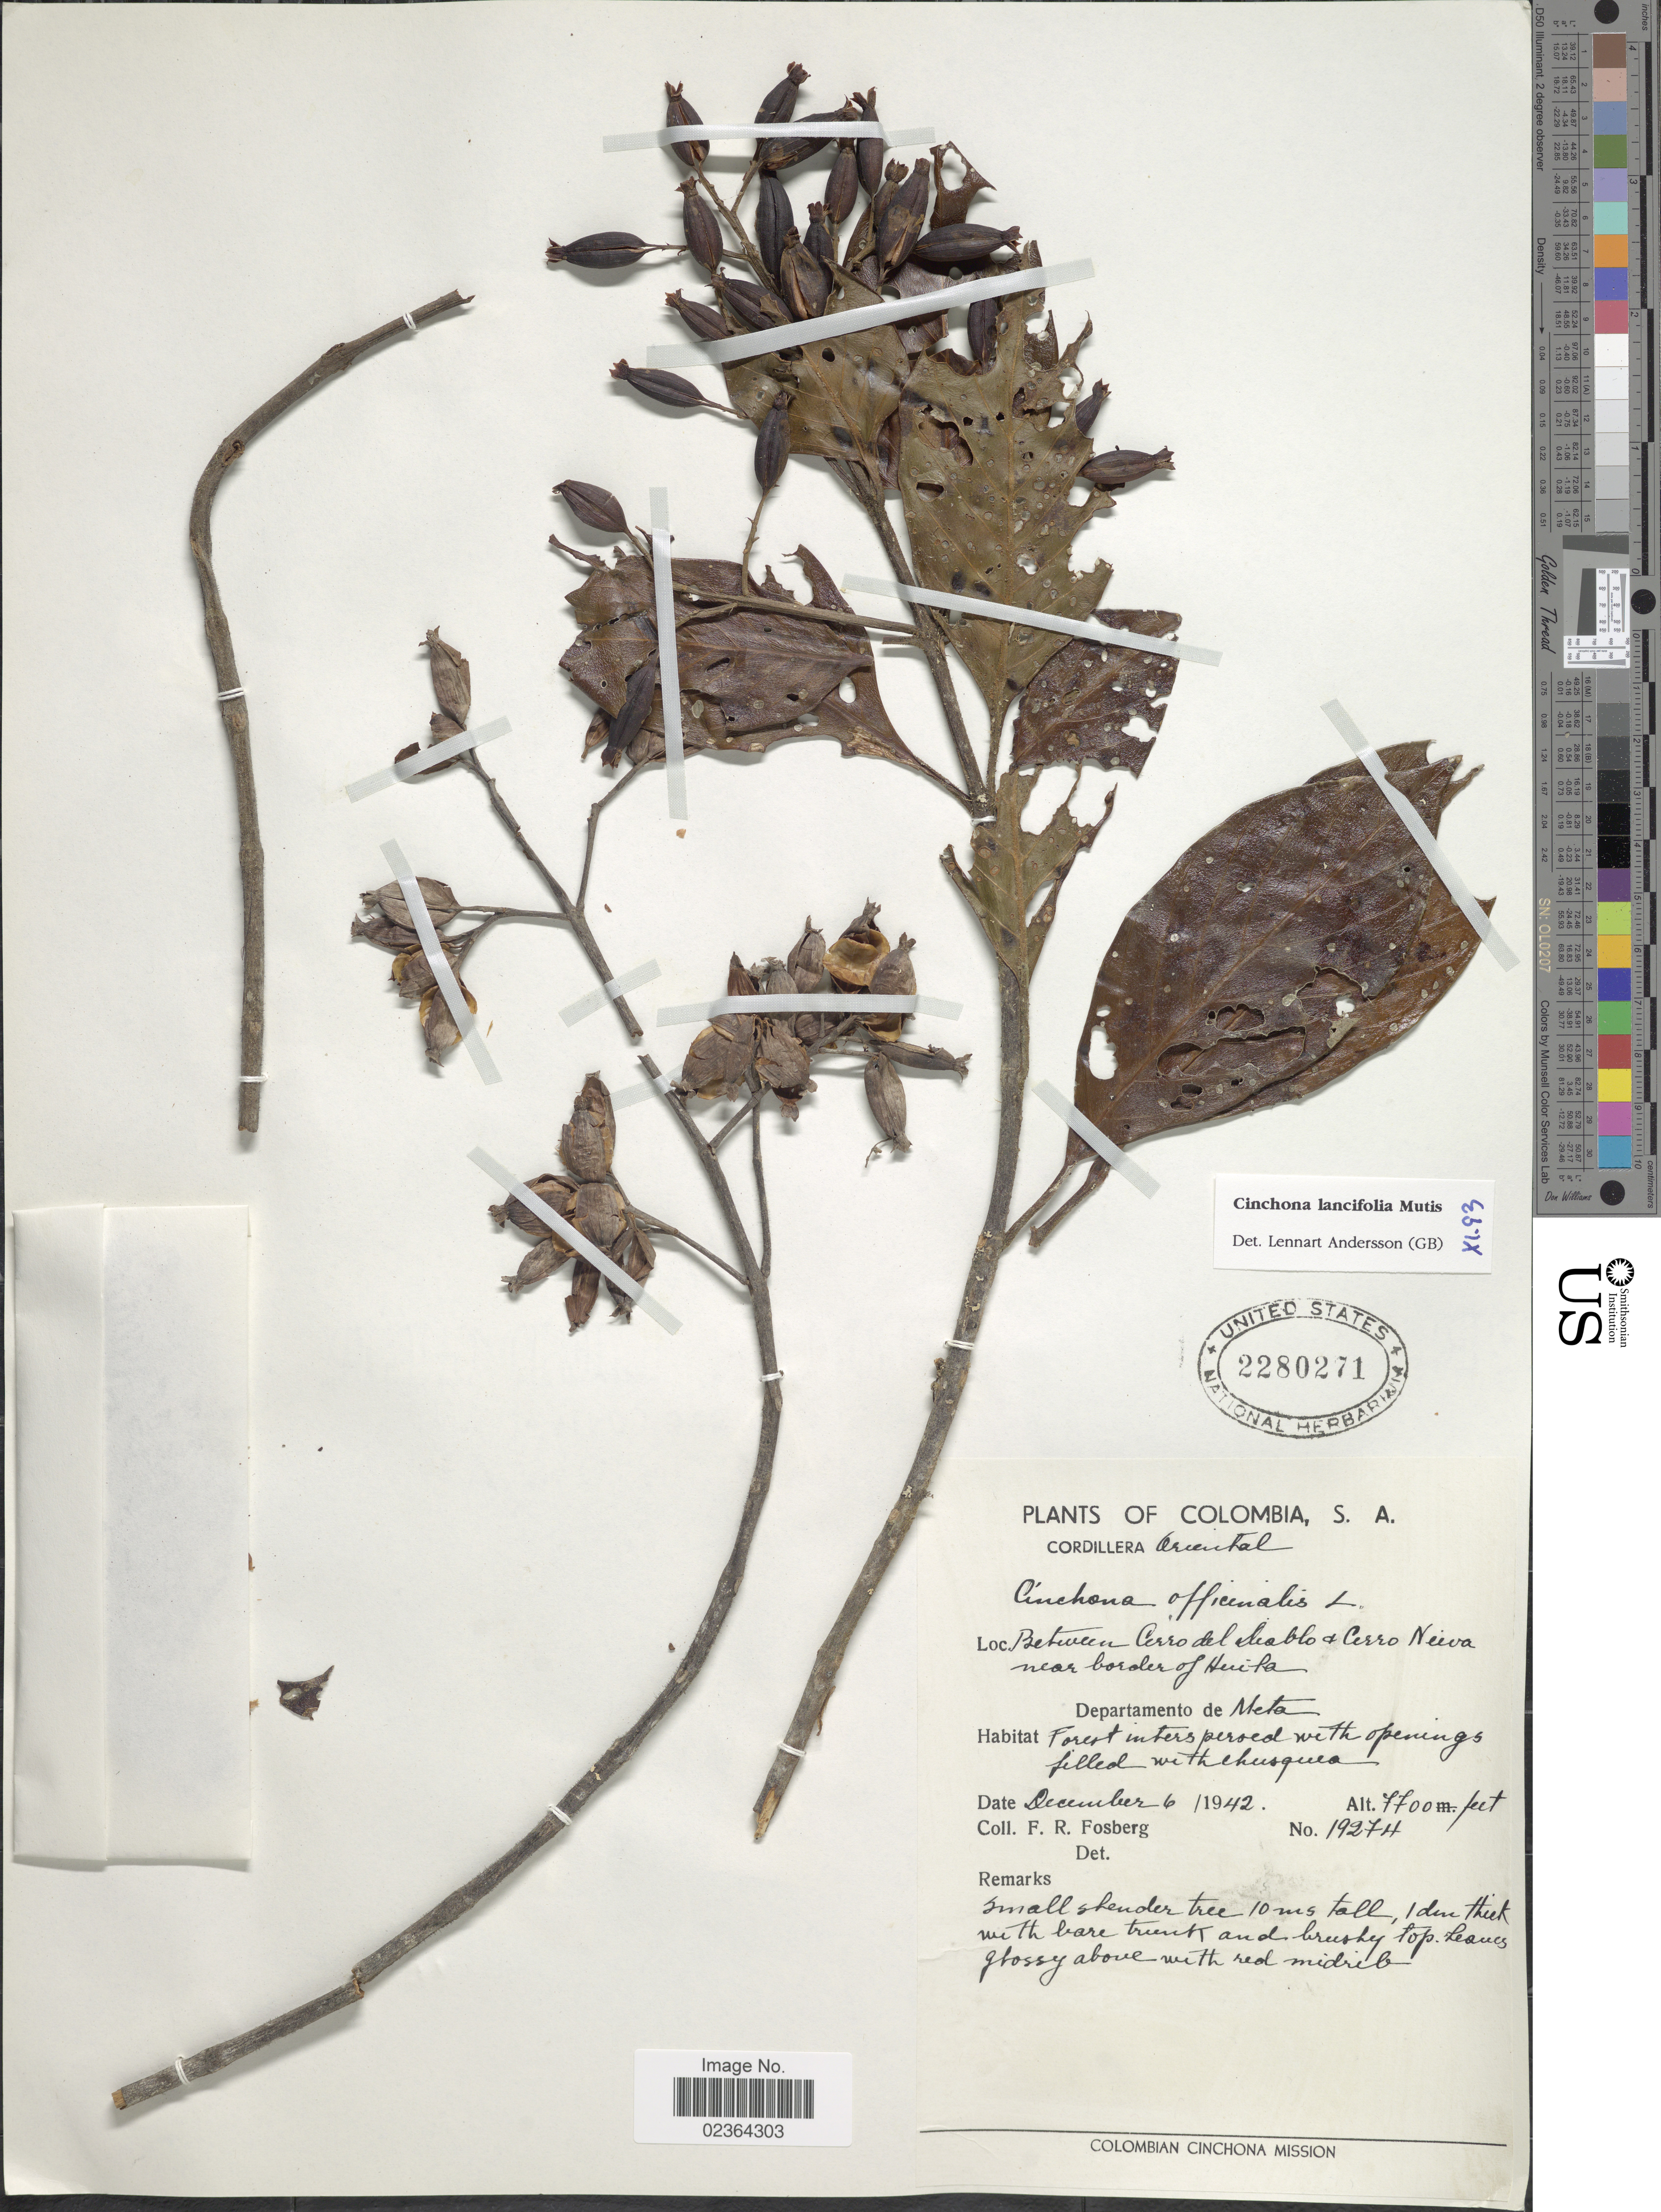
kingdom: Plantae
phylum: Tracheophyta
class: Magnoliopsida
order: Gentianales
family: Rubiaceae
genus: Cinchona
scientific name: Cinchona lancifolia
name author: Mutis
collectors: F. R. Fosberg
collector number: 19274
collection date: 1942-12-06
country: Colombia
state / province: Meta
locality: Cordillera Oriental, Between Cerro del Diablo & Cerro Neiva near border of Huila, Departamento de Meta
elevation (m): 2347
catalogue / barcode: US 2280271